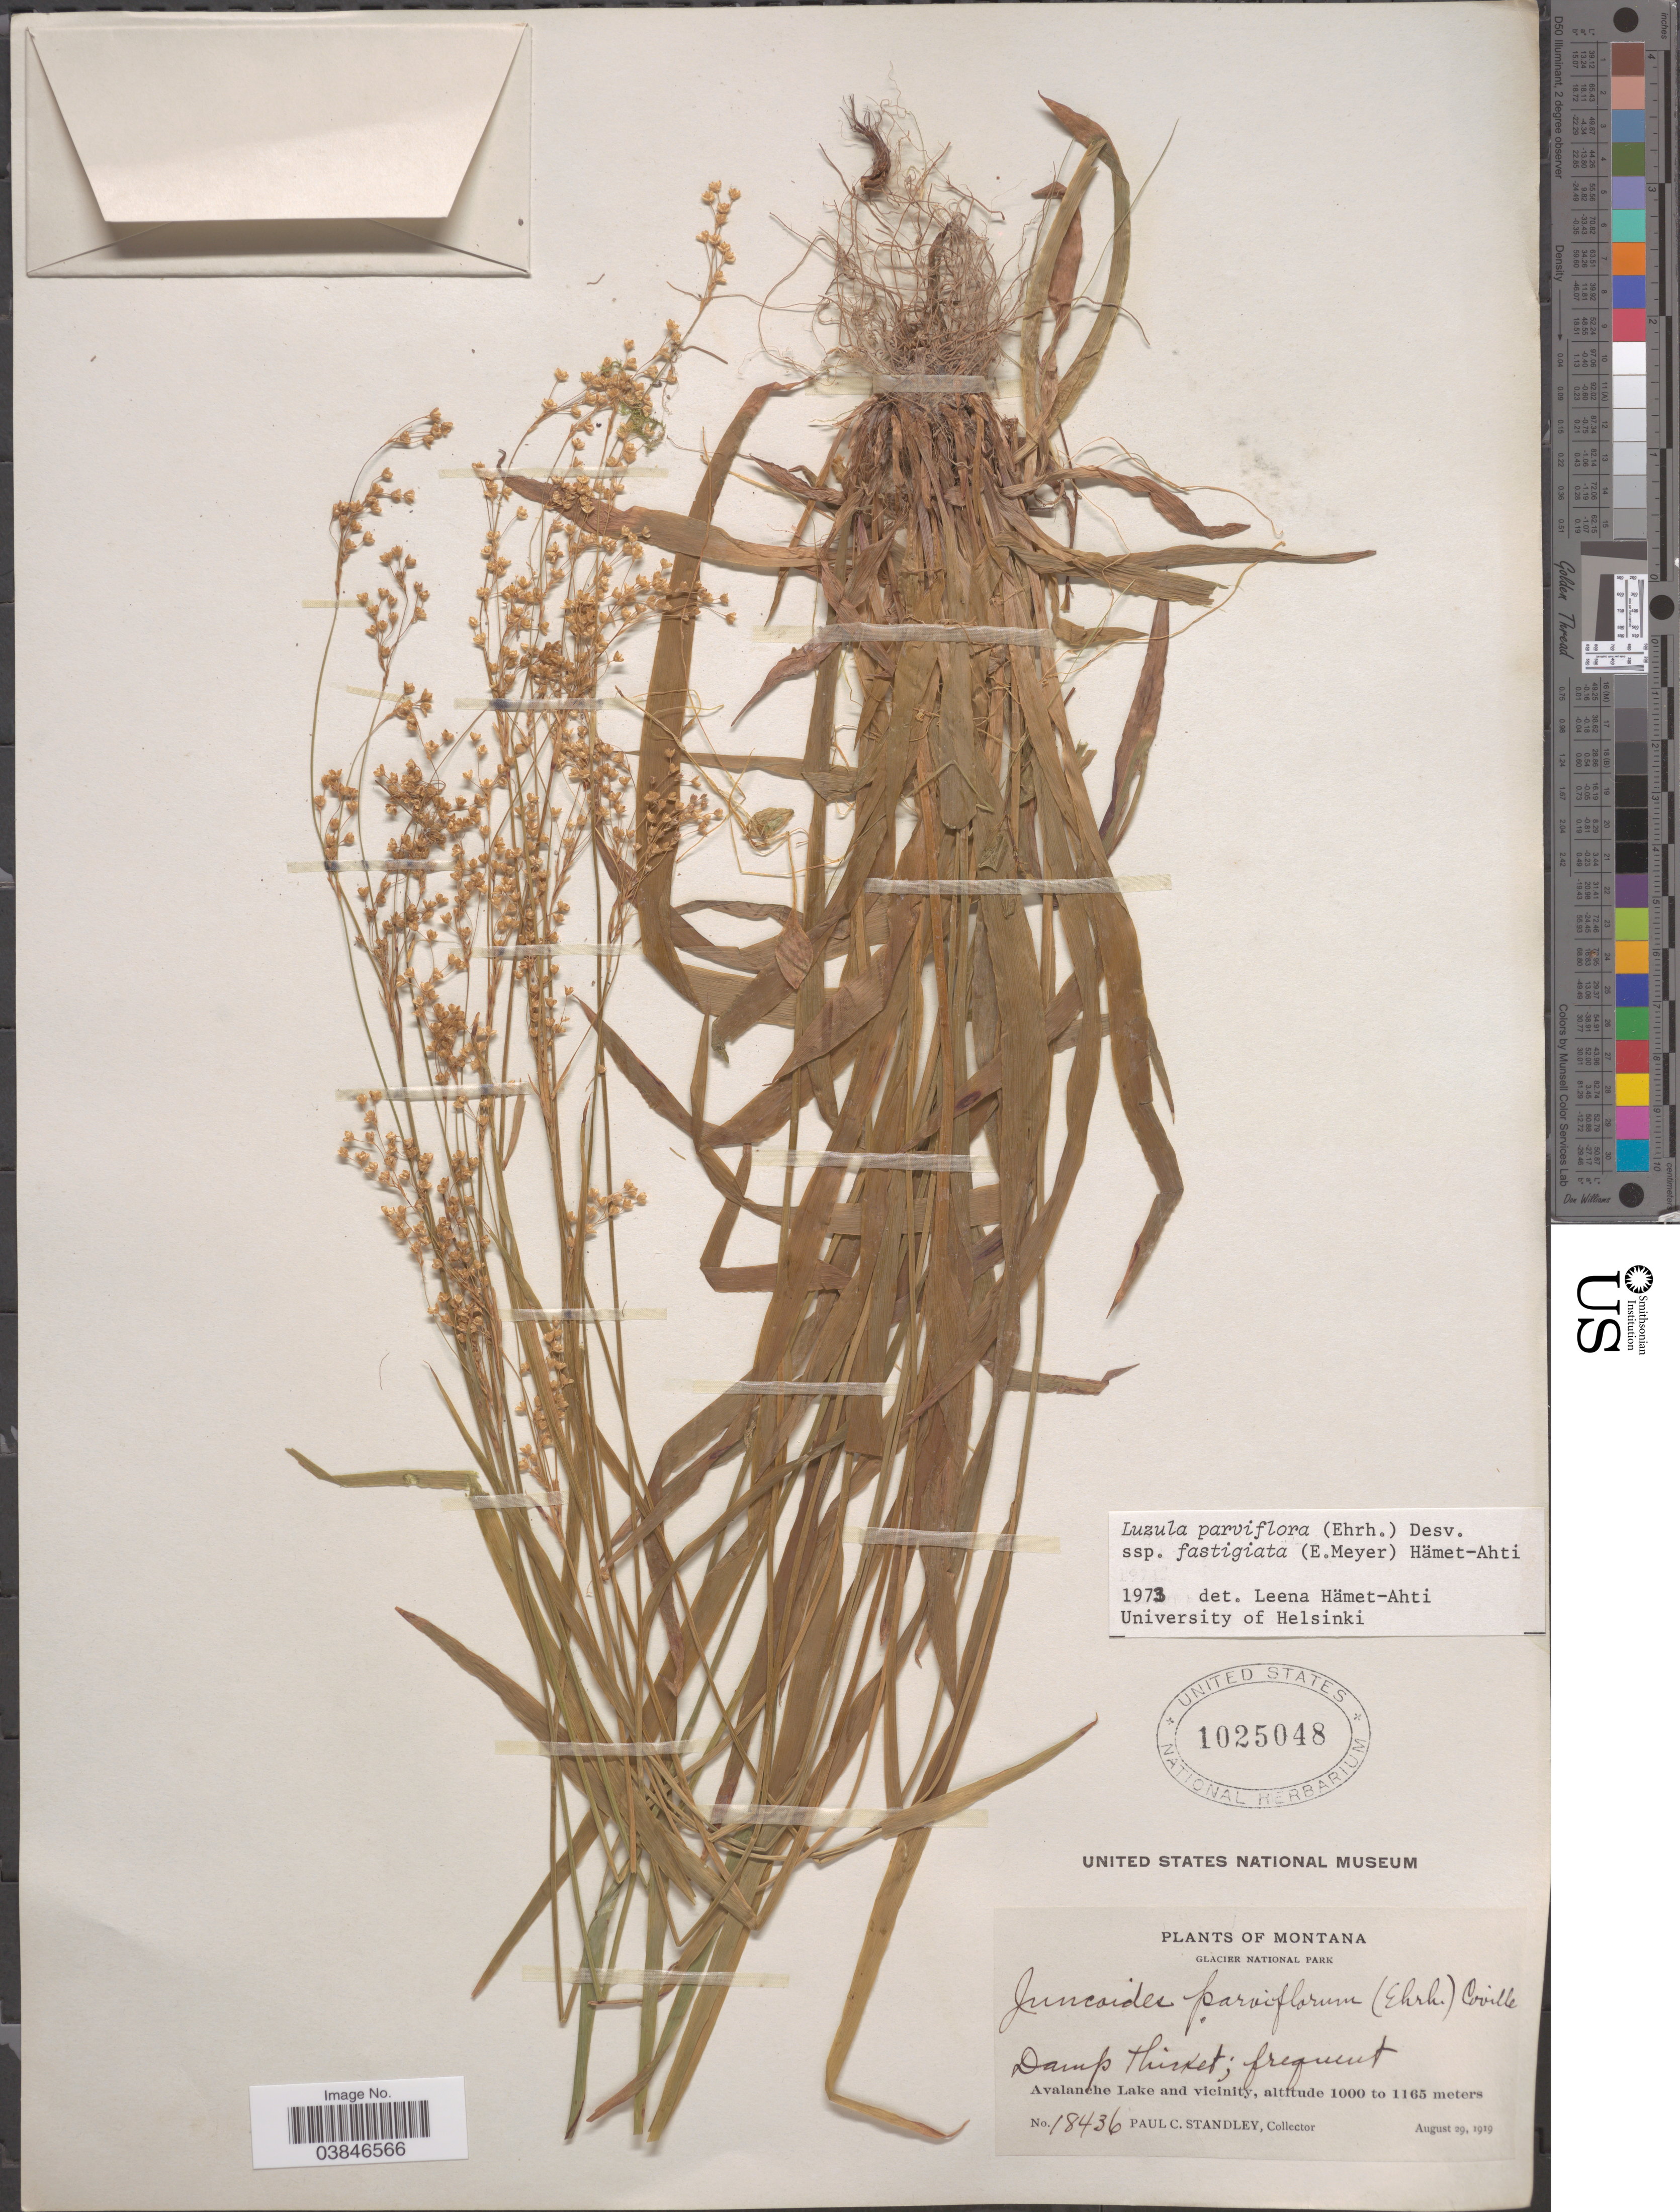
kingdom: Plantae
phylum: Tracheophyta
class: Liliopsida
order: Poales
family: Juncaceae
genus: Luzula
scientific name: Luzula parviflora subsp. fastigiata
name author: Buchenau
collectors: P. C. Standley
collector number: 18436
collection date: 1919-08-29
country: United States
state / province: Montana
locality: Glacier National Park. Avalanche Lake and vicinity.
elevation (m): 1000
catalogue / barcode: US 1025048